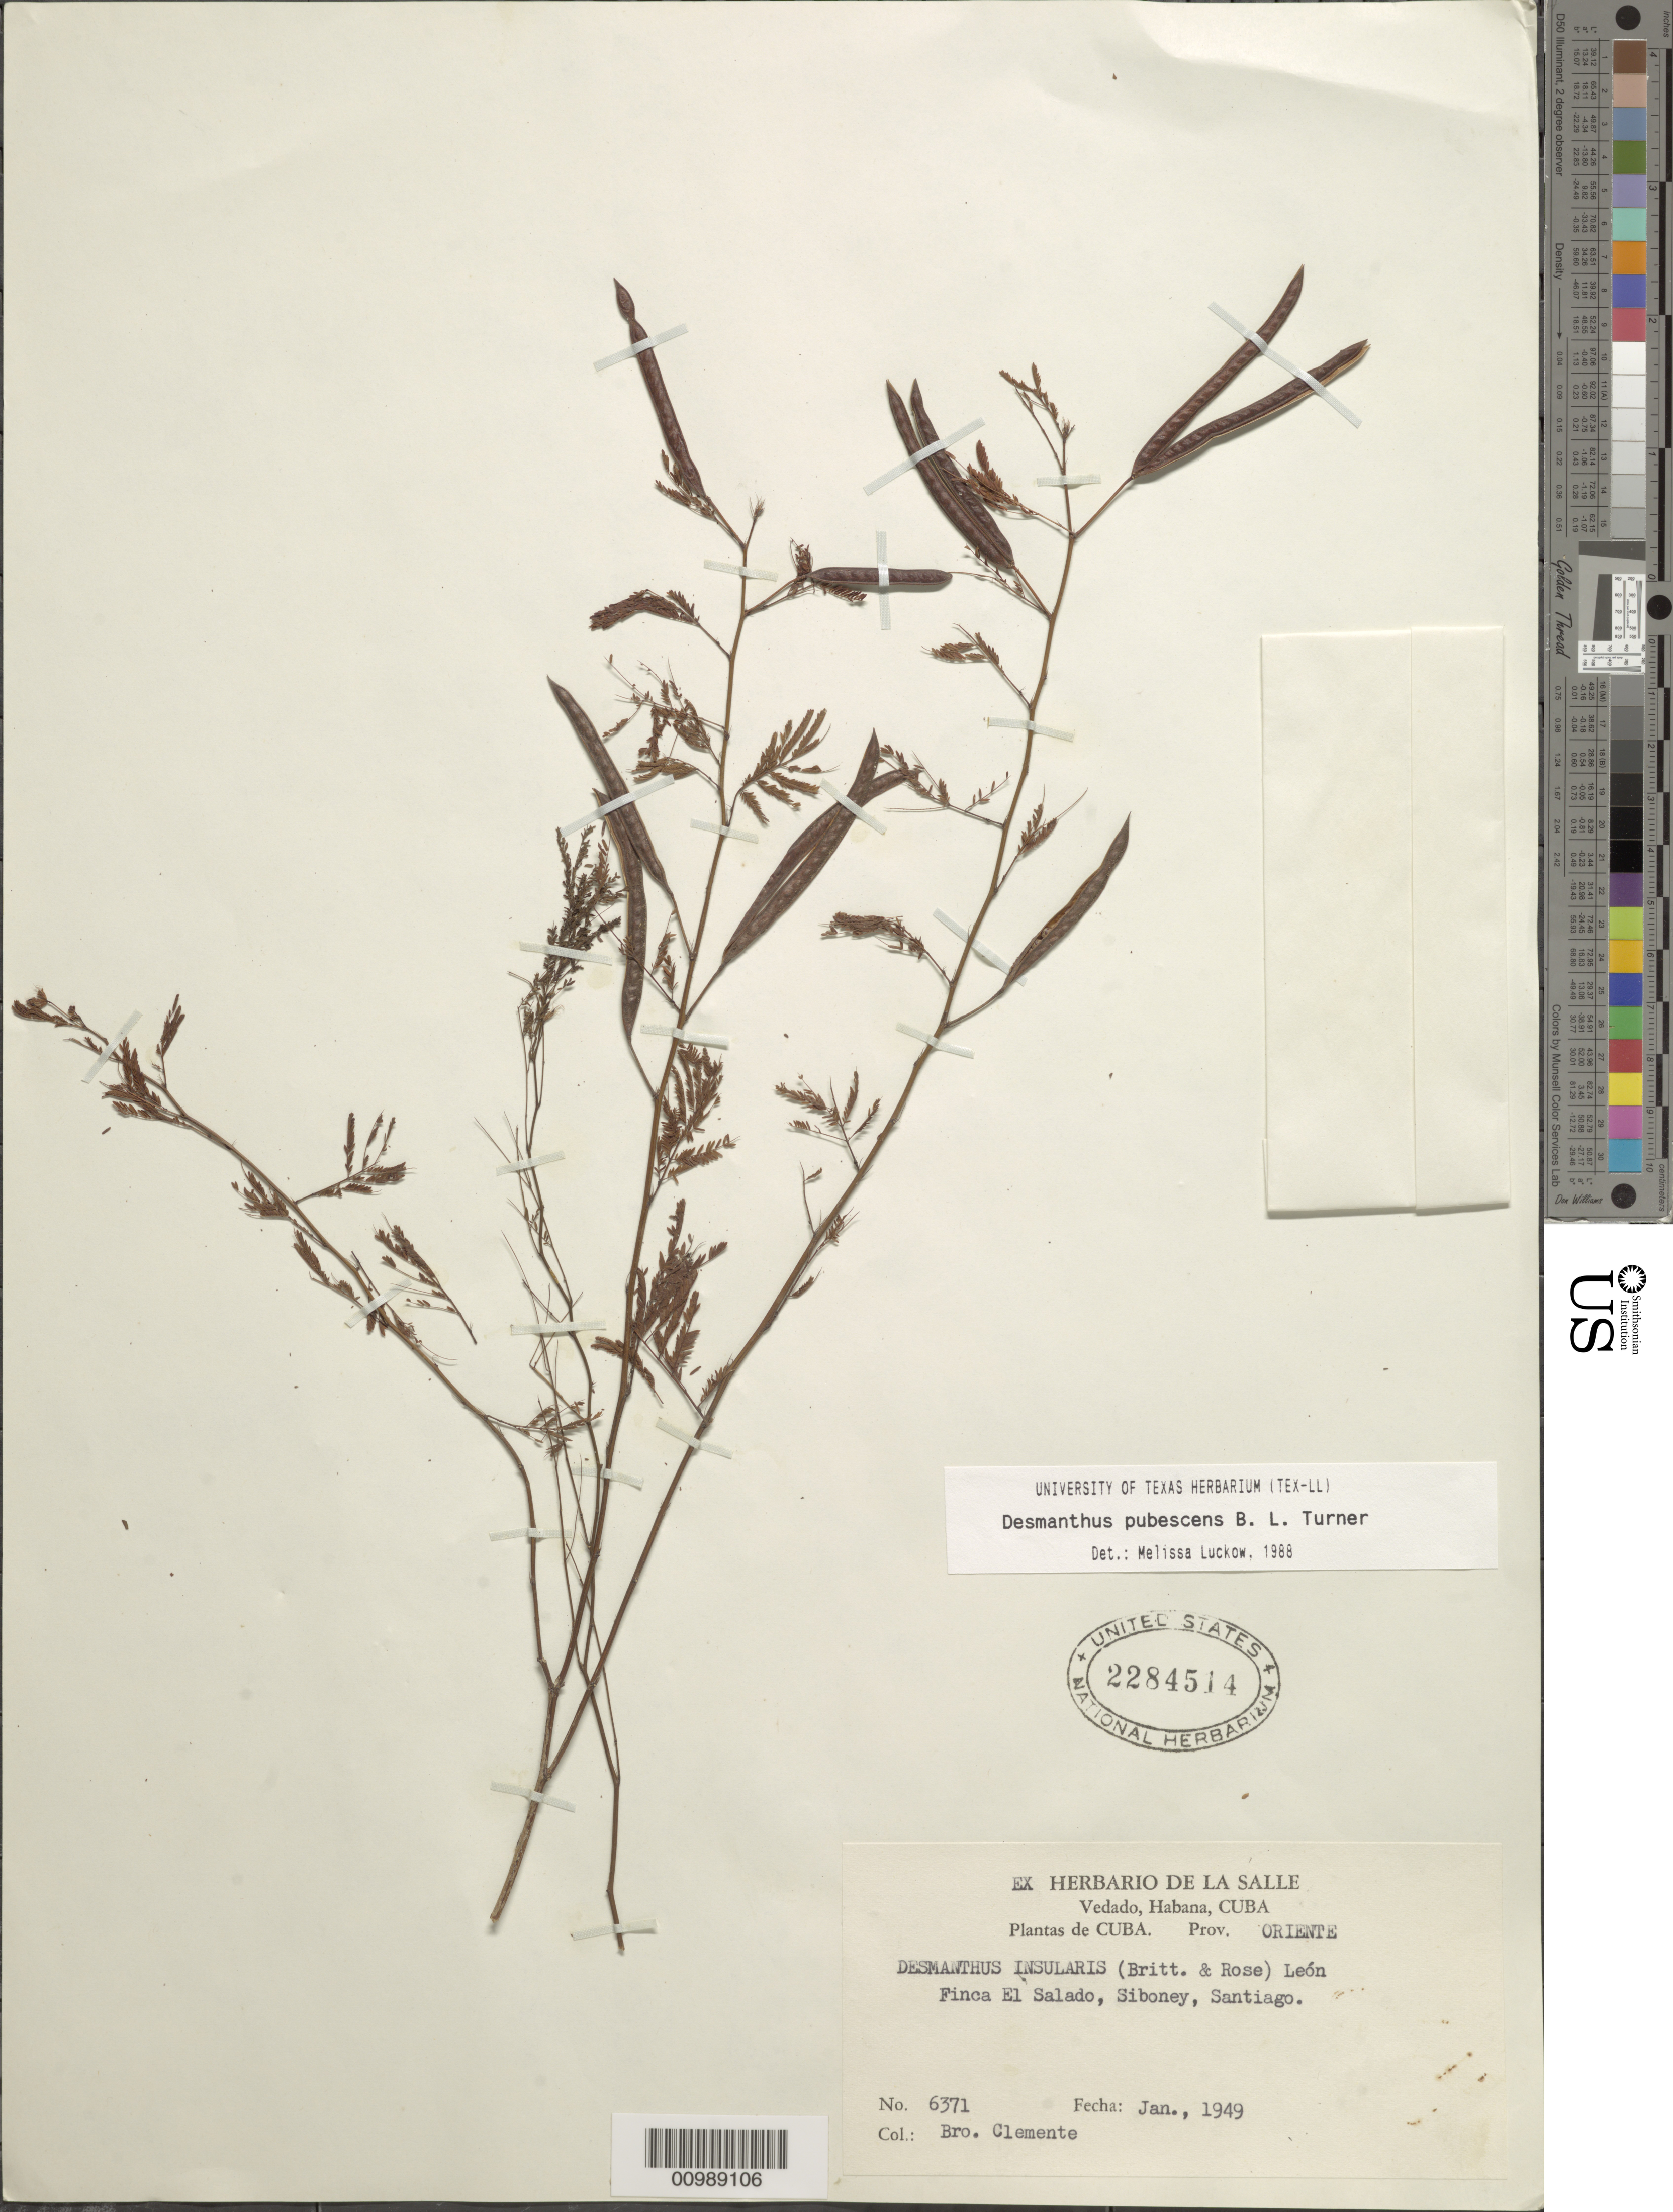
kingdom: Plantae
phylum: Tracheophyta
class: Magnoliopsida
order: Fabales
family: Fabaceae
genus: Desmanthus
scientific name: Desmanthus pubescens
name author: B.L. Turner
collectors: Bro. Clemente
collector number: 6371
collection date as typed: Jan 1949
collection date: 1949-01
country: Cuba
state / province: Santiago de Cuba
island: Cuba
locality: Finca El Salado, Siboney, Santiago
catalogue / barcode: US 2284514